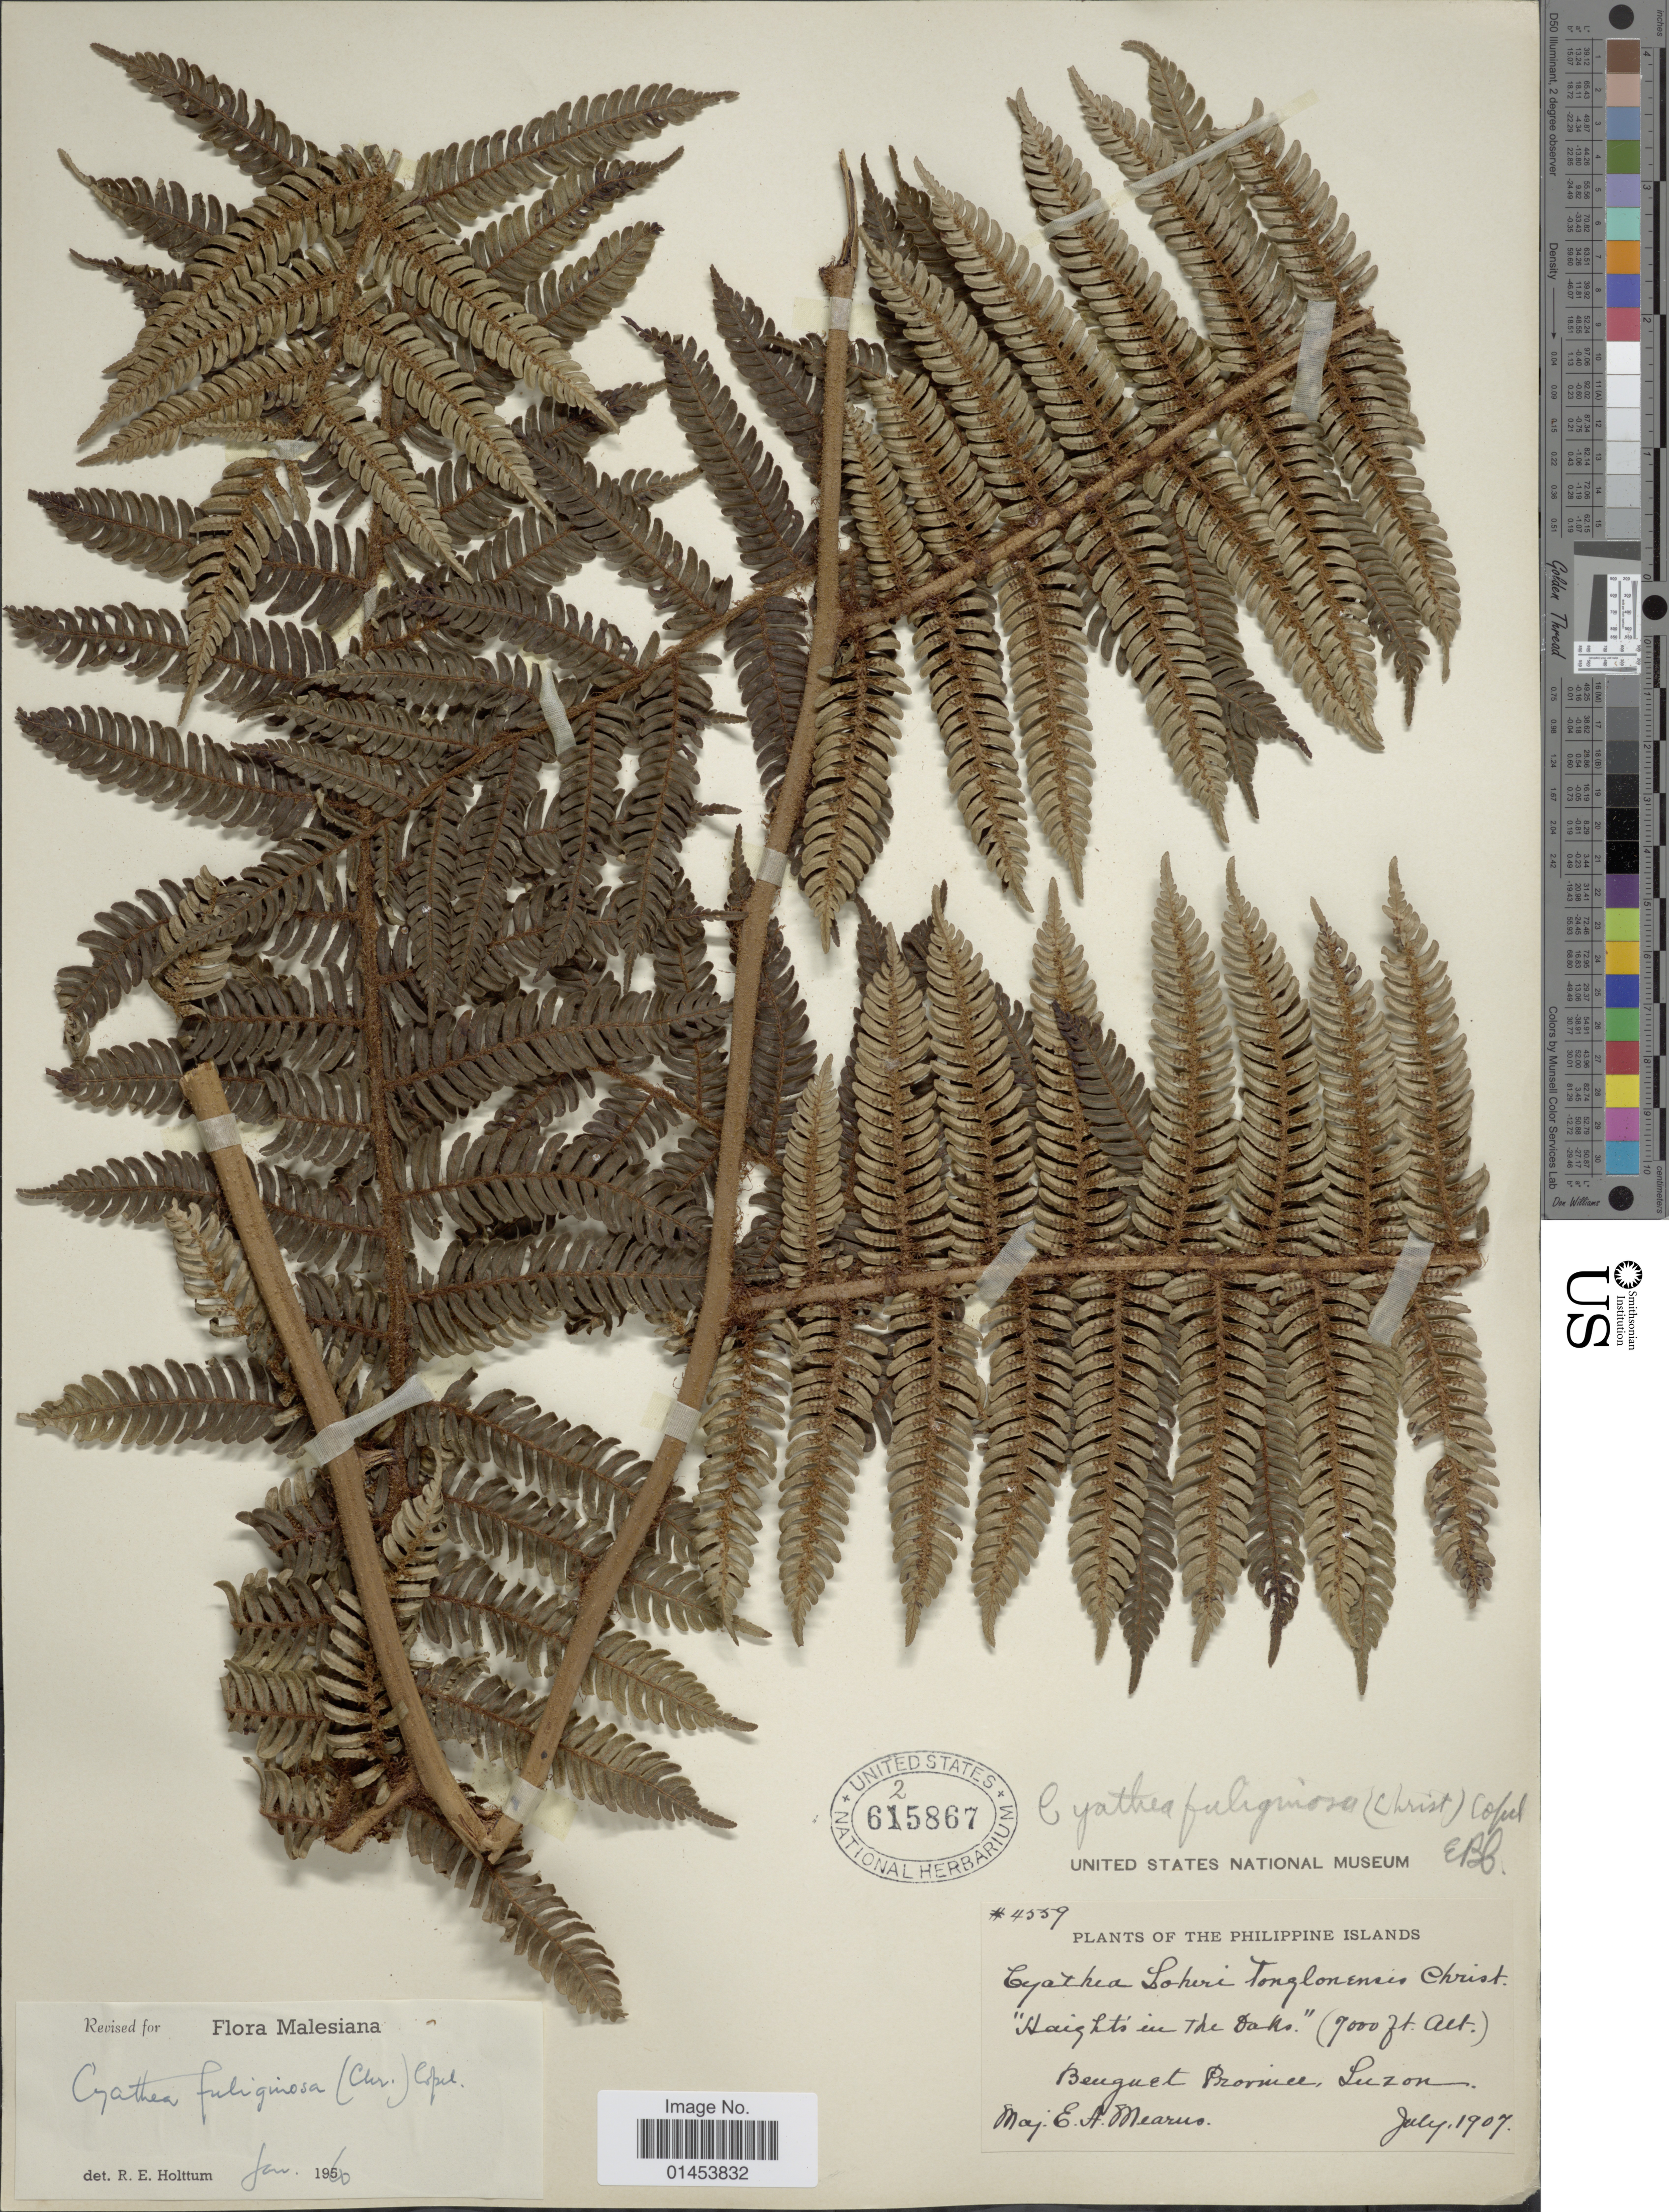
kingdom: Plantae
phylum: Tracheophyta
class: Polypodiopsida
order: Cyatheales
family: Cyatheaceae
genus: Cyathea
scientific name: Cyathea fuliginosa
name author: (Christ) Copel.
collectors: E. A. Mearns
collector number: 4559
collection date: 1907-07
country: Philippines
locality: Haights in the Oaks, Benguet province, Luzon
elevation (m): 2134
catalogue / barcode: US 625867